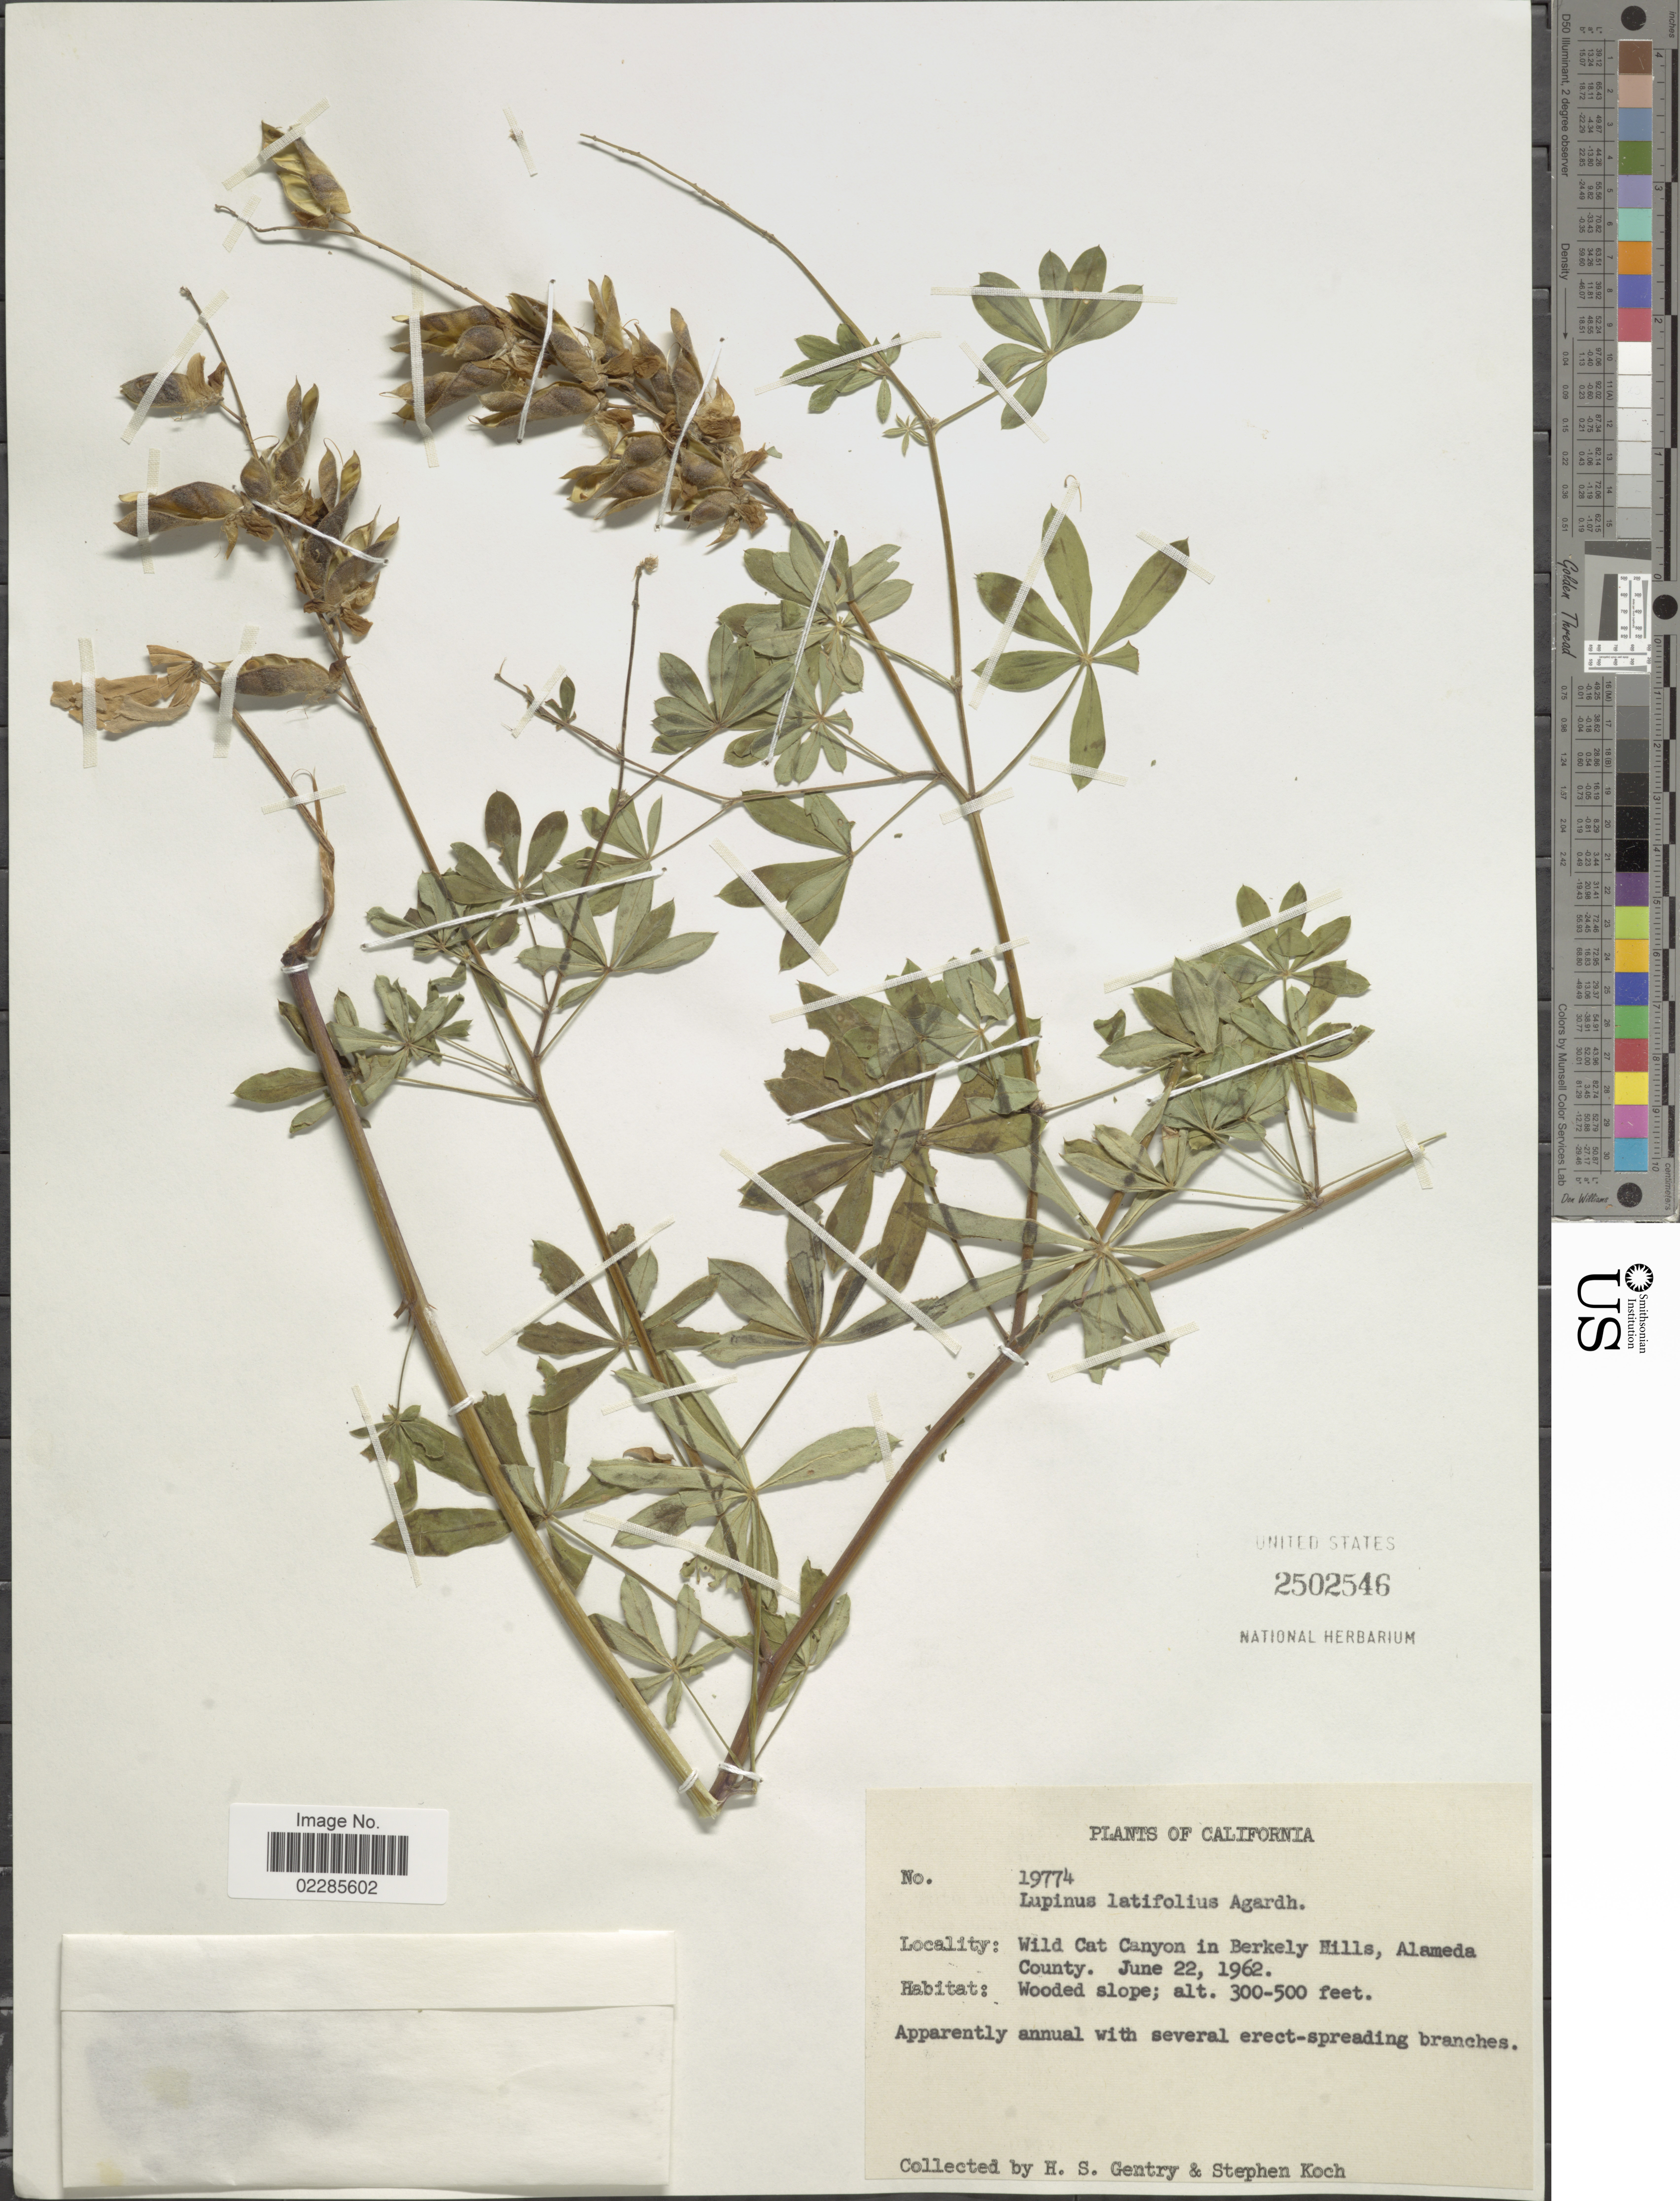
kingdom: Plantae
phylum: Tracheophyta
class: Magnoliopsida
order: Fabales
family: Fabaceae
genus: Lupinus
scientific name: Lupinus latifolius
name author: Lindl. ex J. Agardh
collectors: H. S. Gentry & S. D. Koch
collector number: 19774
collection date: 1962-06-22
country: United States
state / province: California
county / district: Alameda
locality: Wild Cat Canyon in Berkely Hill, Alameda County, Wooded slope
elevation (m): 91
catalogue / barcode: US 2502546